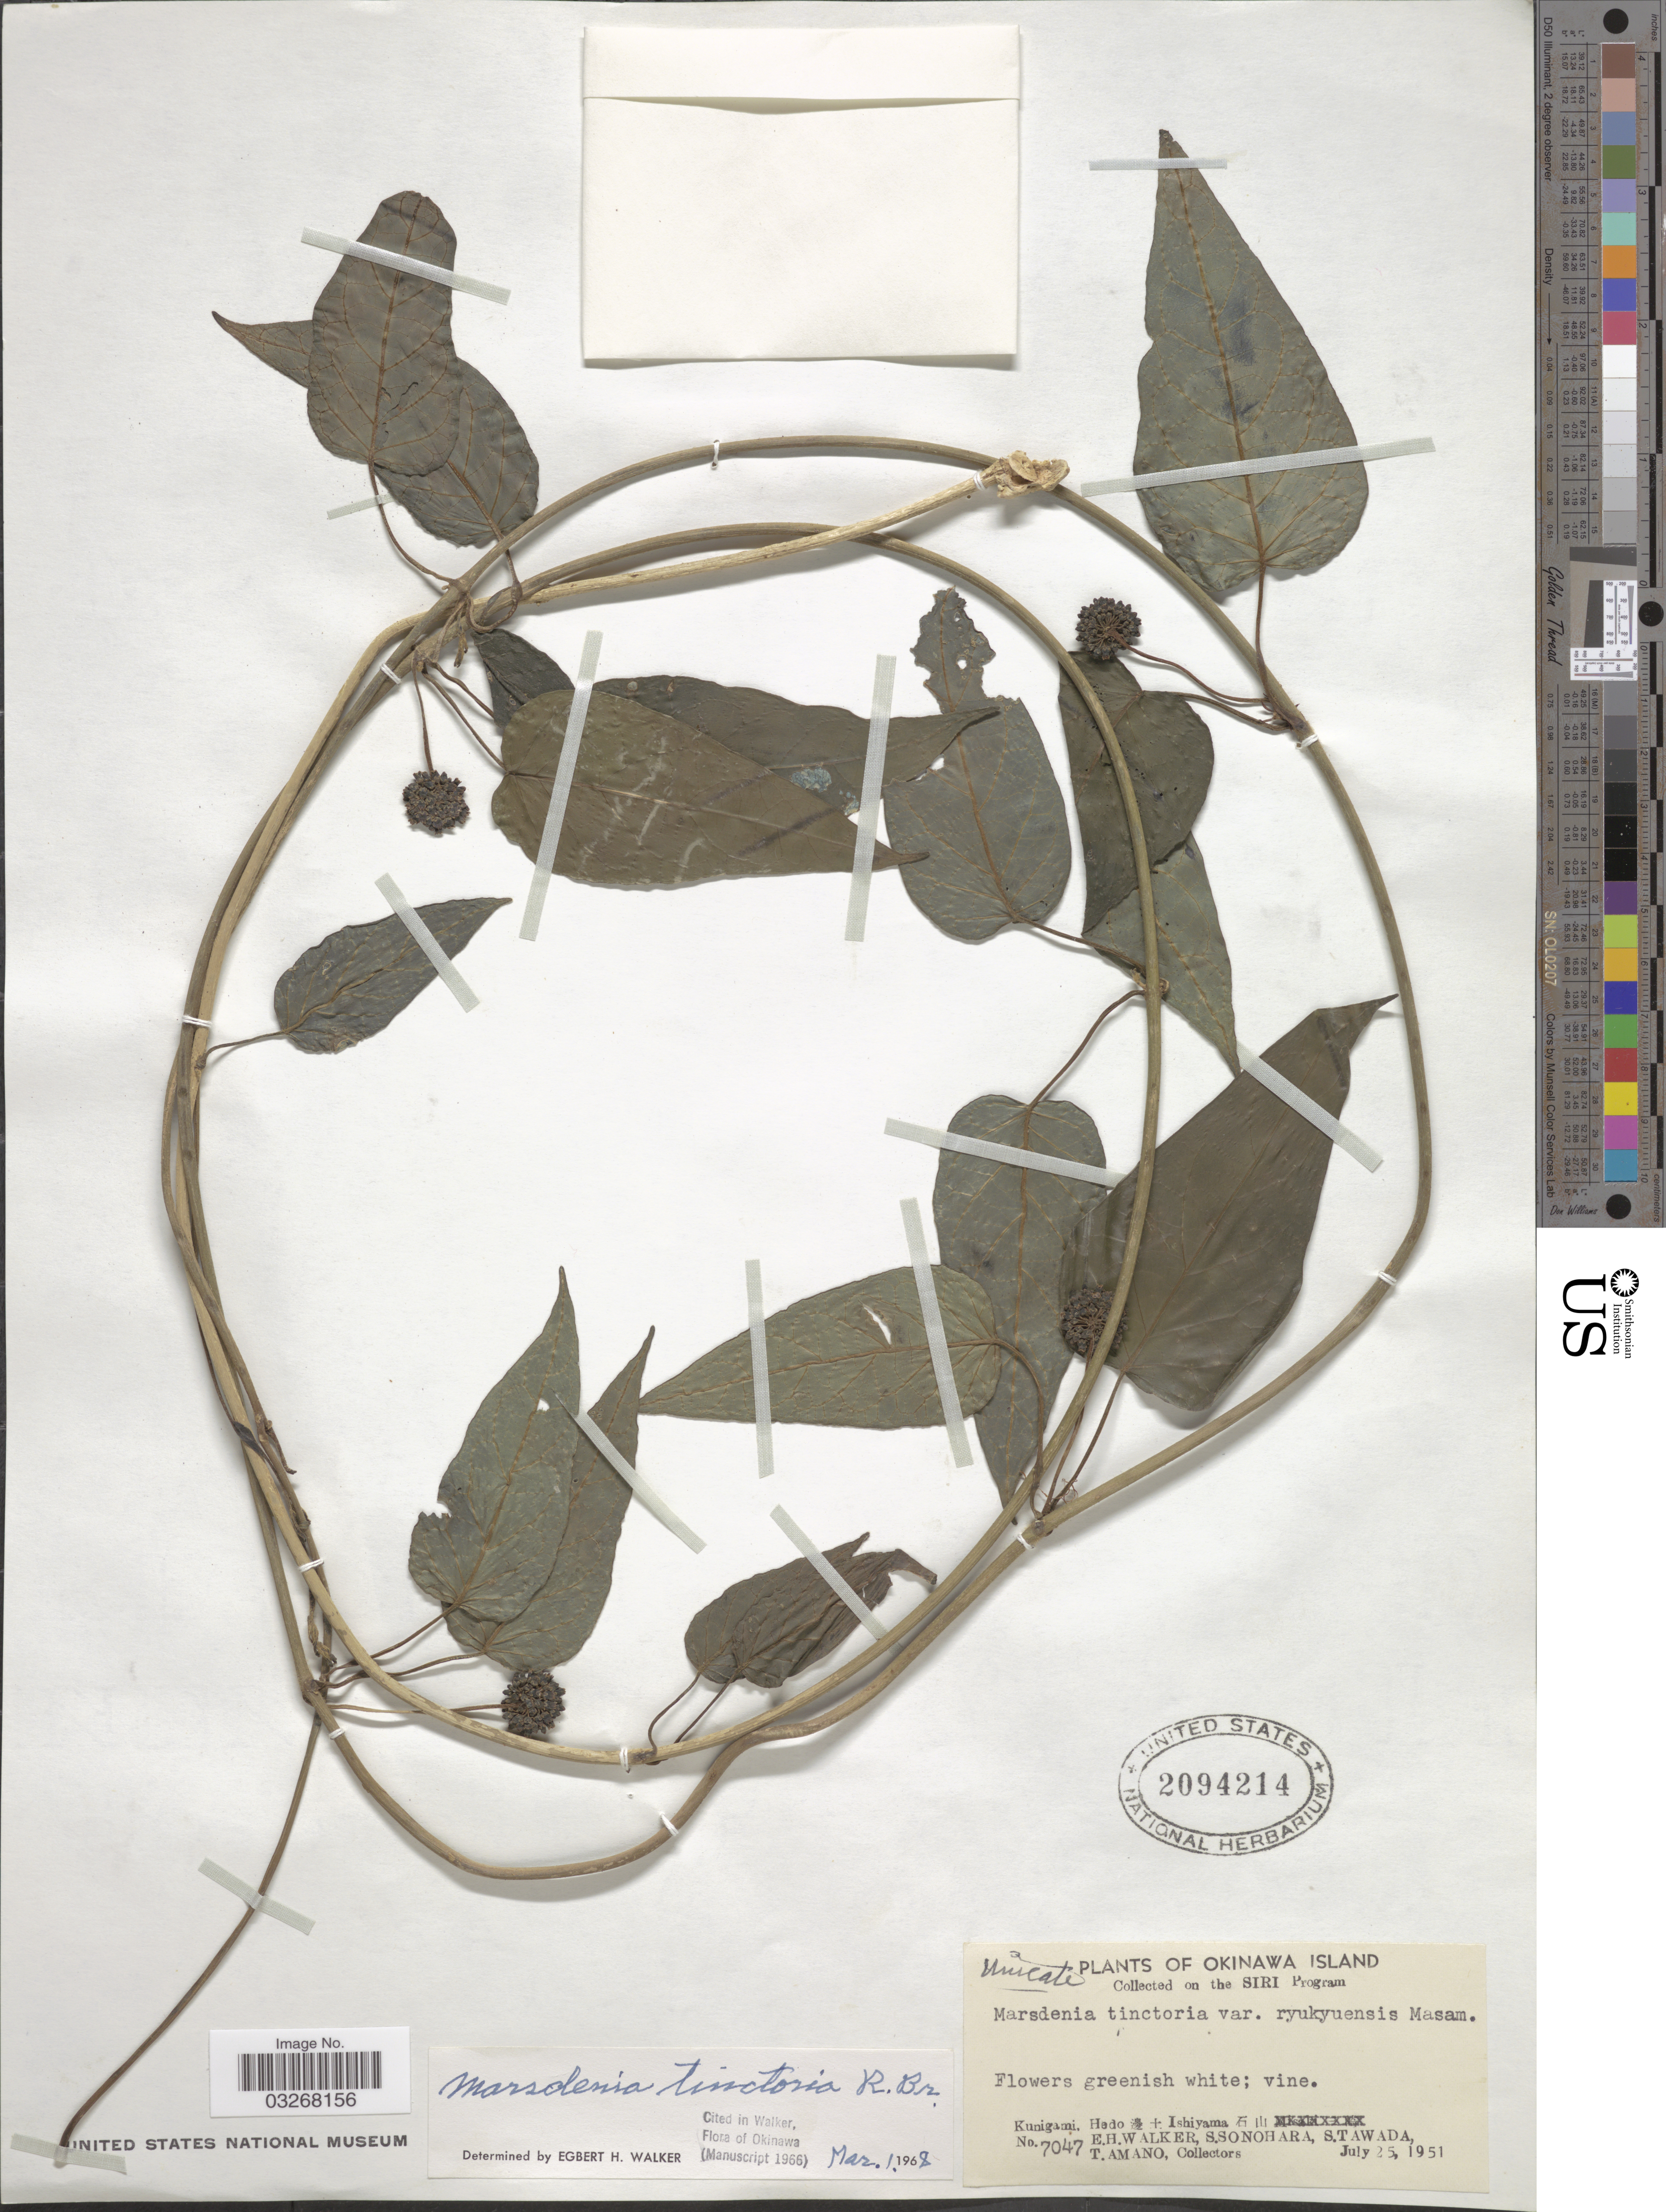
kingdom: Plantae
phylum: Tracheophyta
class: Magnoliopsida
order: Gentianales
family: Apocynaceae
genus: Marsdenia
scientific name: Marsdenia tinctoria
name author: (Roxb.) R. Br.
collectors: E. H. Walker, S. Sonohara, S. Tawada & T. Amano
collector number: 7047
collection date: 1951-07-25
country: Japan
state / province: Okinawa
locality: Okinawa Island, Kunigami, Hedo [Foreign script] + Ishiyama [Foreign script].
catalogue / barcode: US 2094214